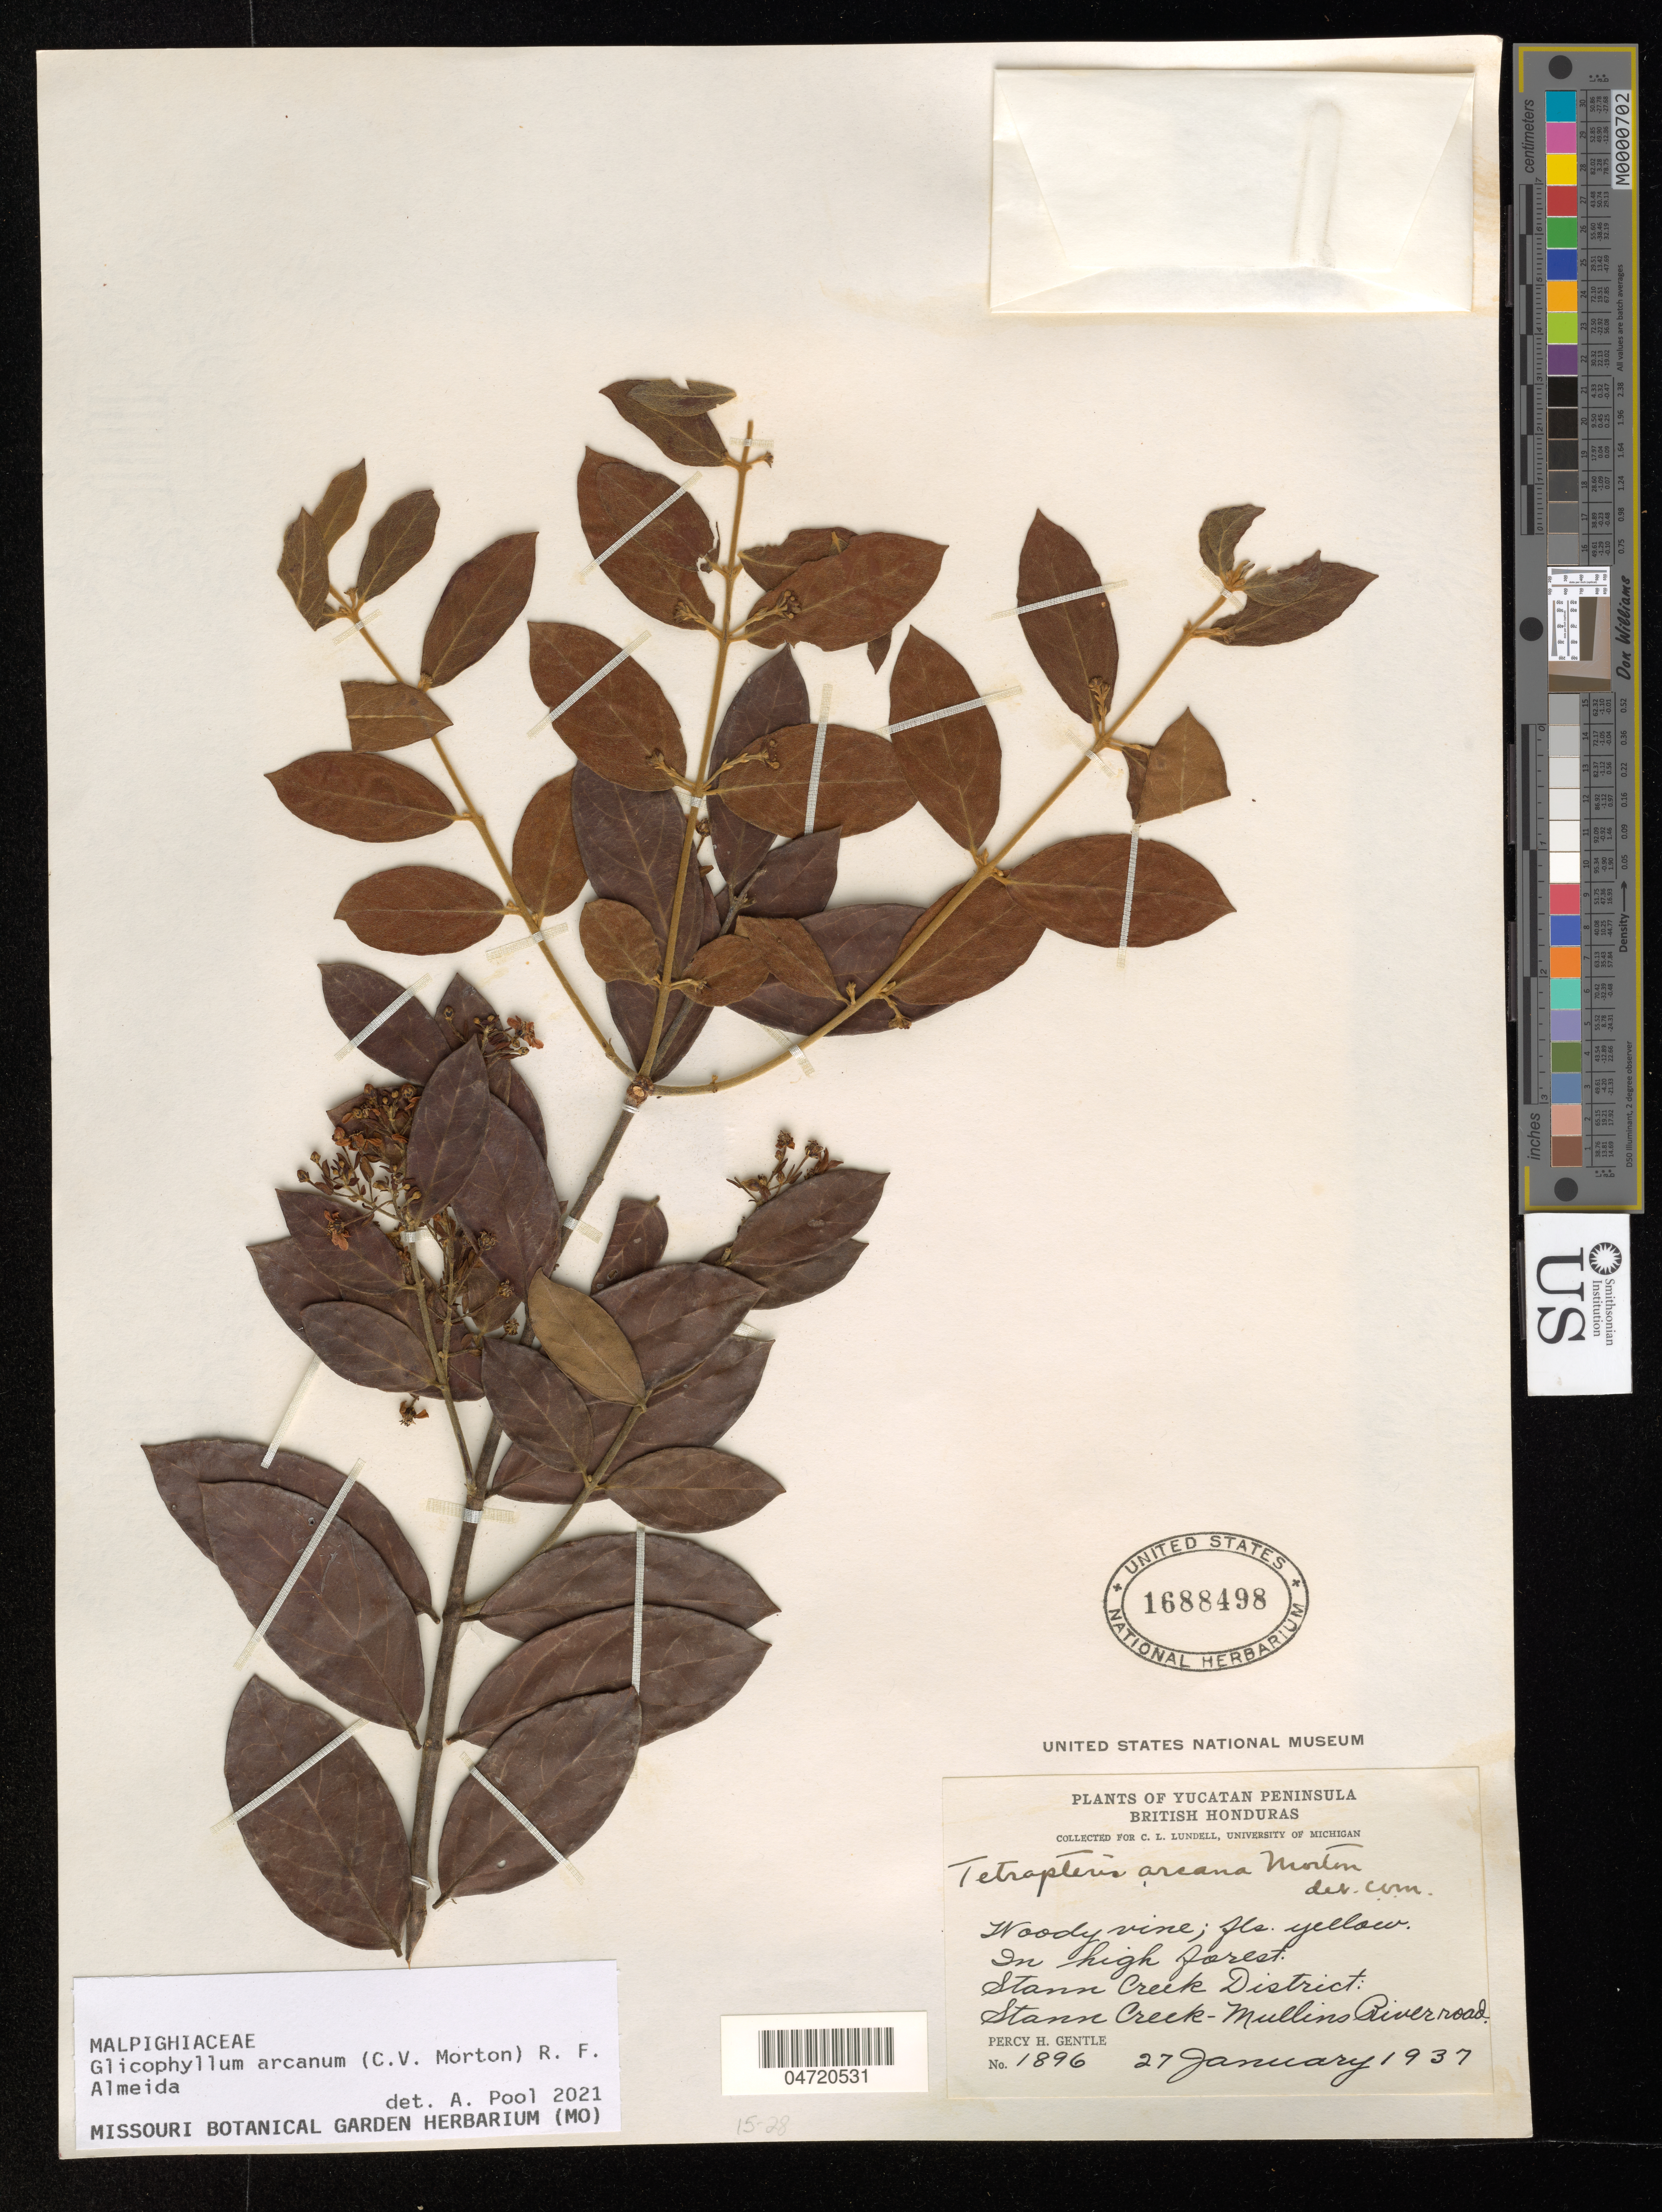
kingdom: Plantae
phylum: Tracheophyta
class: Magnoliopsida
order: Malpighiales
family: Malpighiaceae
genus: Glicophyllum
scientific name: Glicophyllum arcanum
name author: (C.V. Morton) R.F. Almeida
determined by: Pool, A., (MO), Missouri Botanical Garden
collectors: P. H. Gentle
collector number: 1896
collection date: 1937-01-27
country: Belize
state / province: Stann Creek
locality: Yucatan Peninsula, British Honduras, Mullins River Road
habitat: In high forest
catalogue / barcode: US 1688498